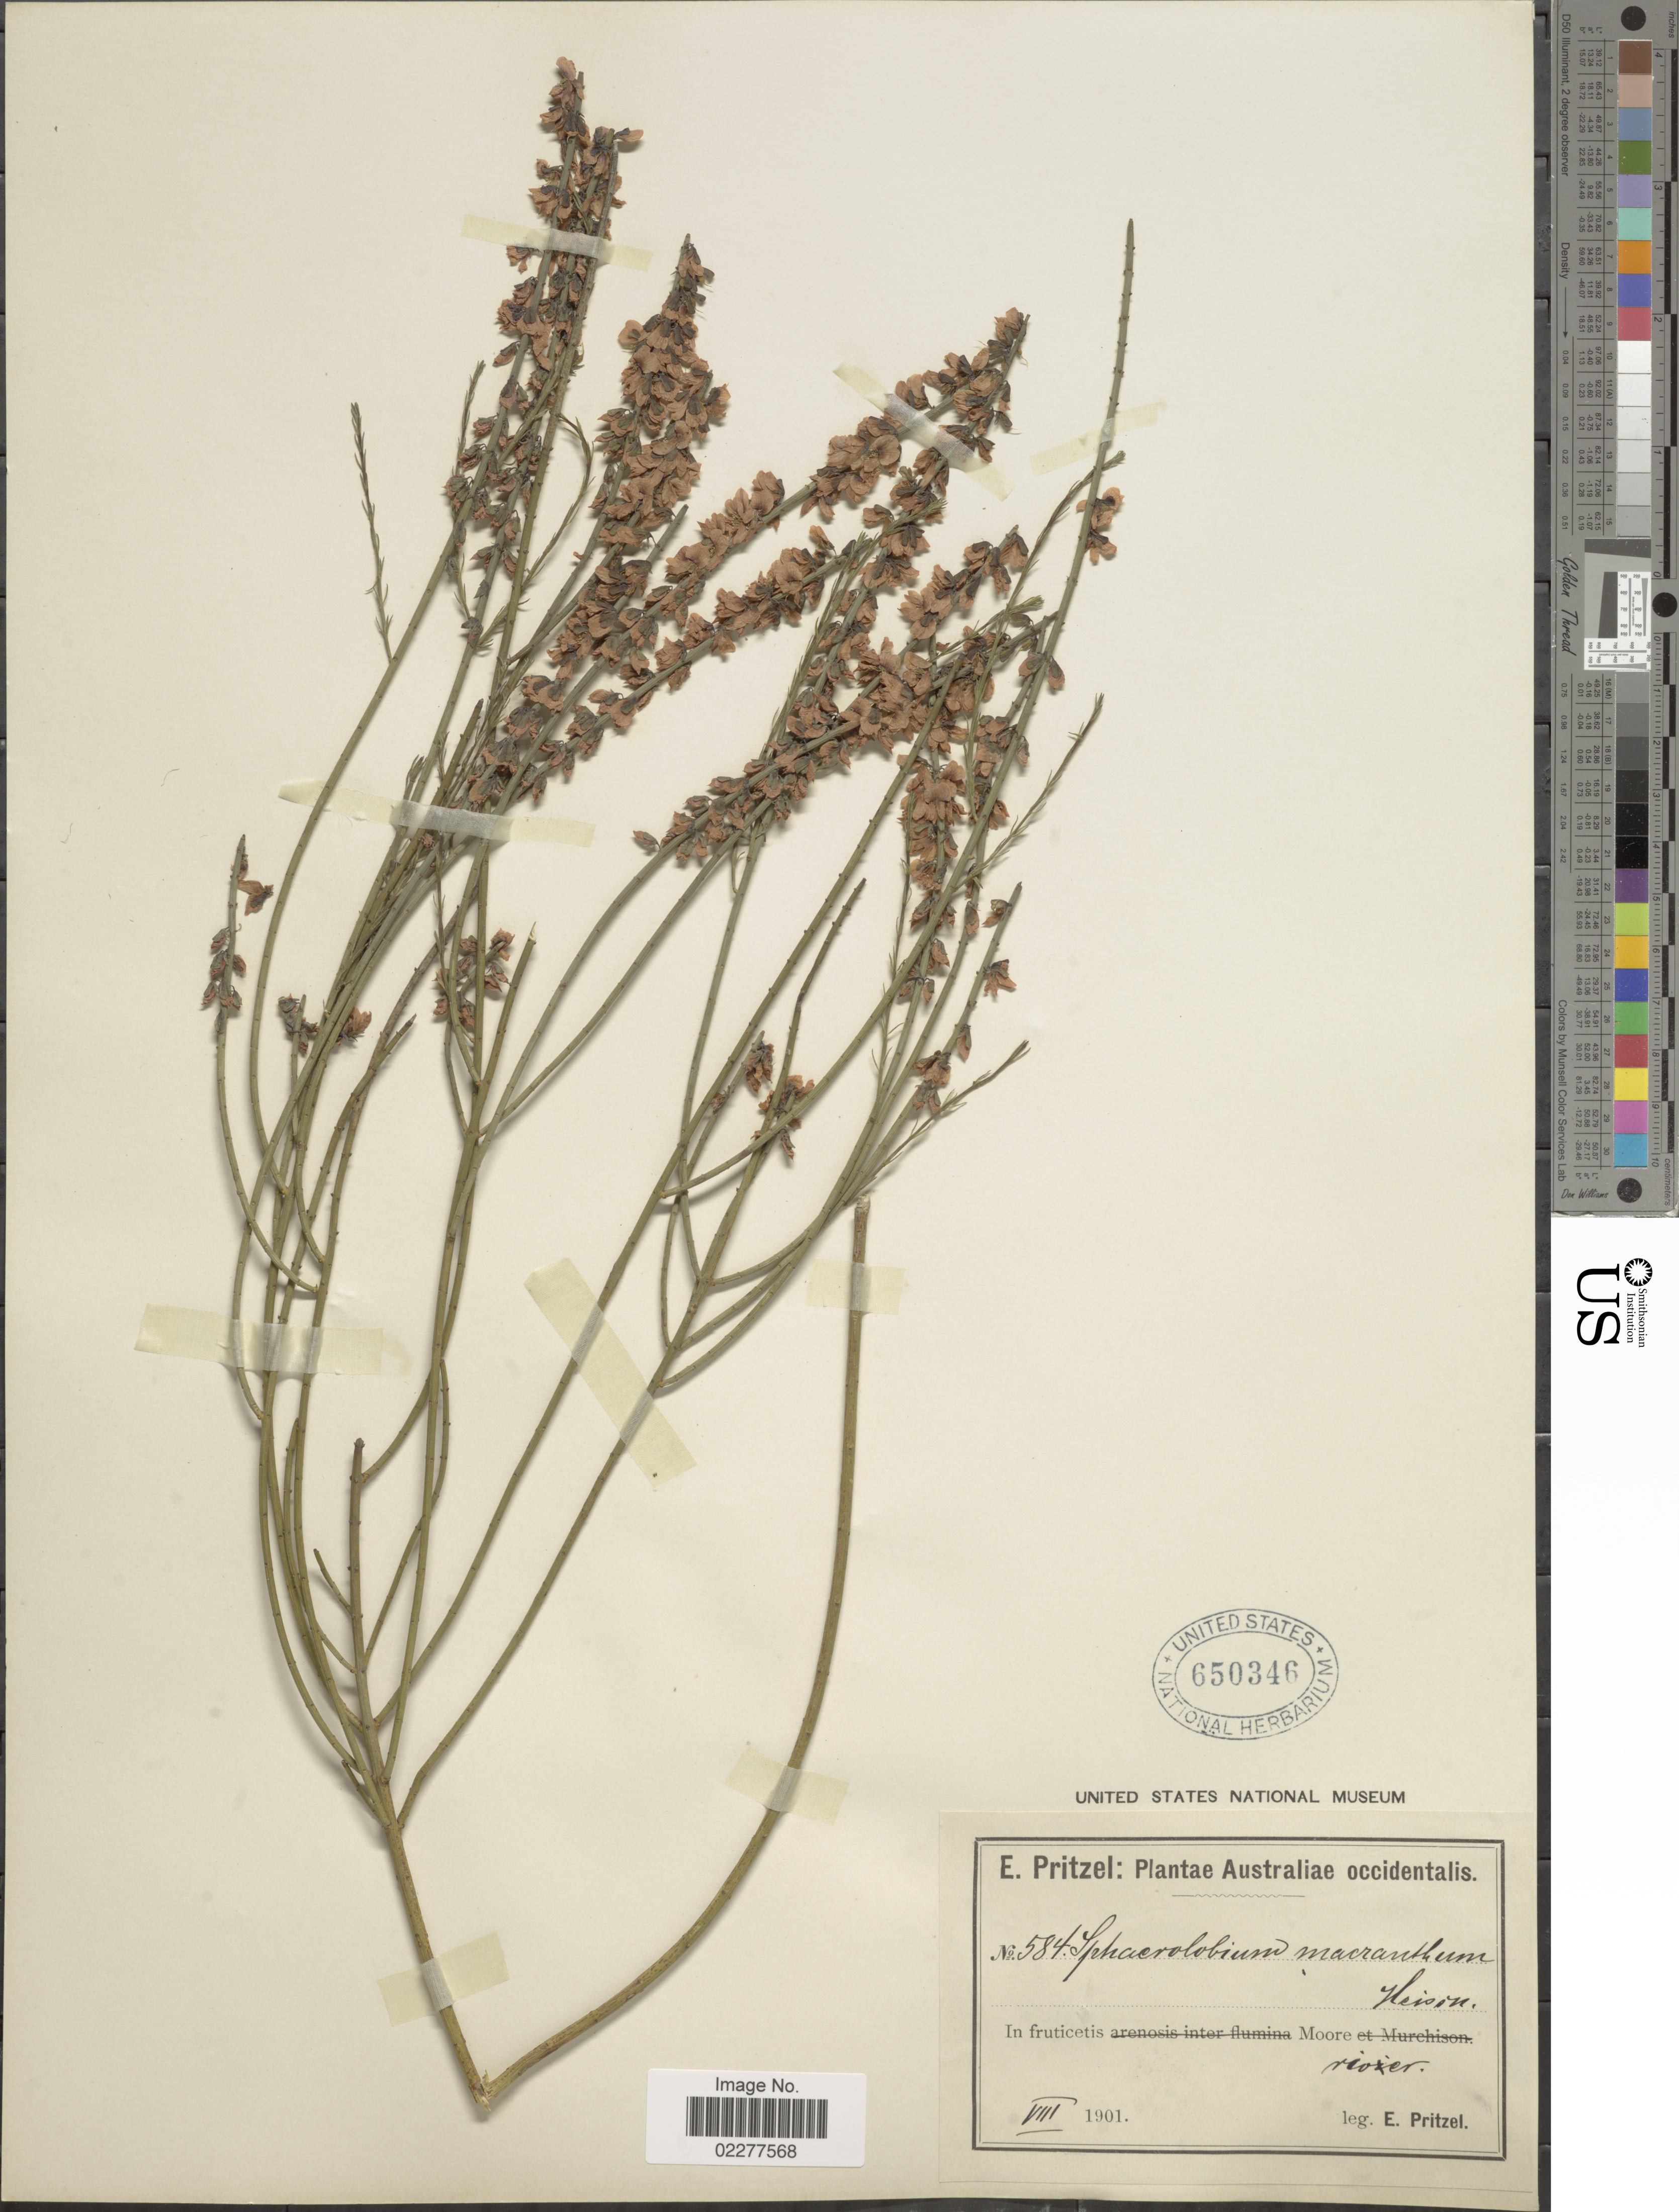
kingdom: Plantae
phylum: Tracheophyta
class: Magnoliopsida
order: Fabales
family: Fabaceae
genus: Sphaerolobium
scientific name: Sphaerolobium macranthum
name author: Meisn.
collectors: E. G. Pritzel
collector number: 584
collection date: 1901-08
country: Australia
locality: In fruticetis Moore river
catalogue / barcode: US 650346